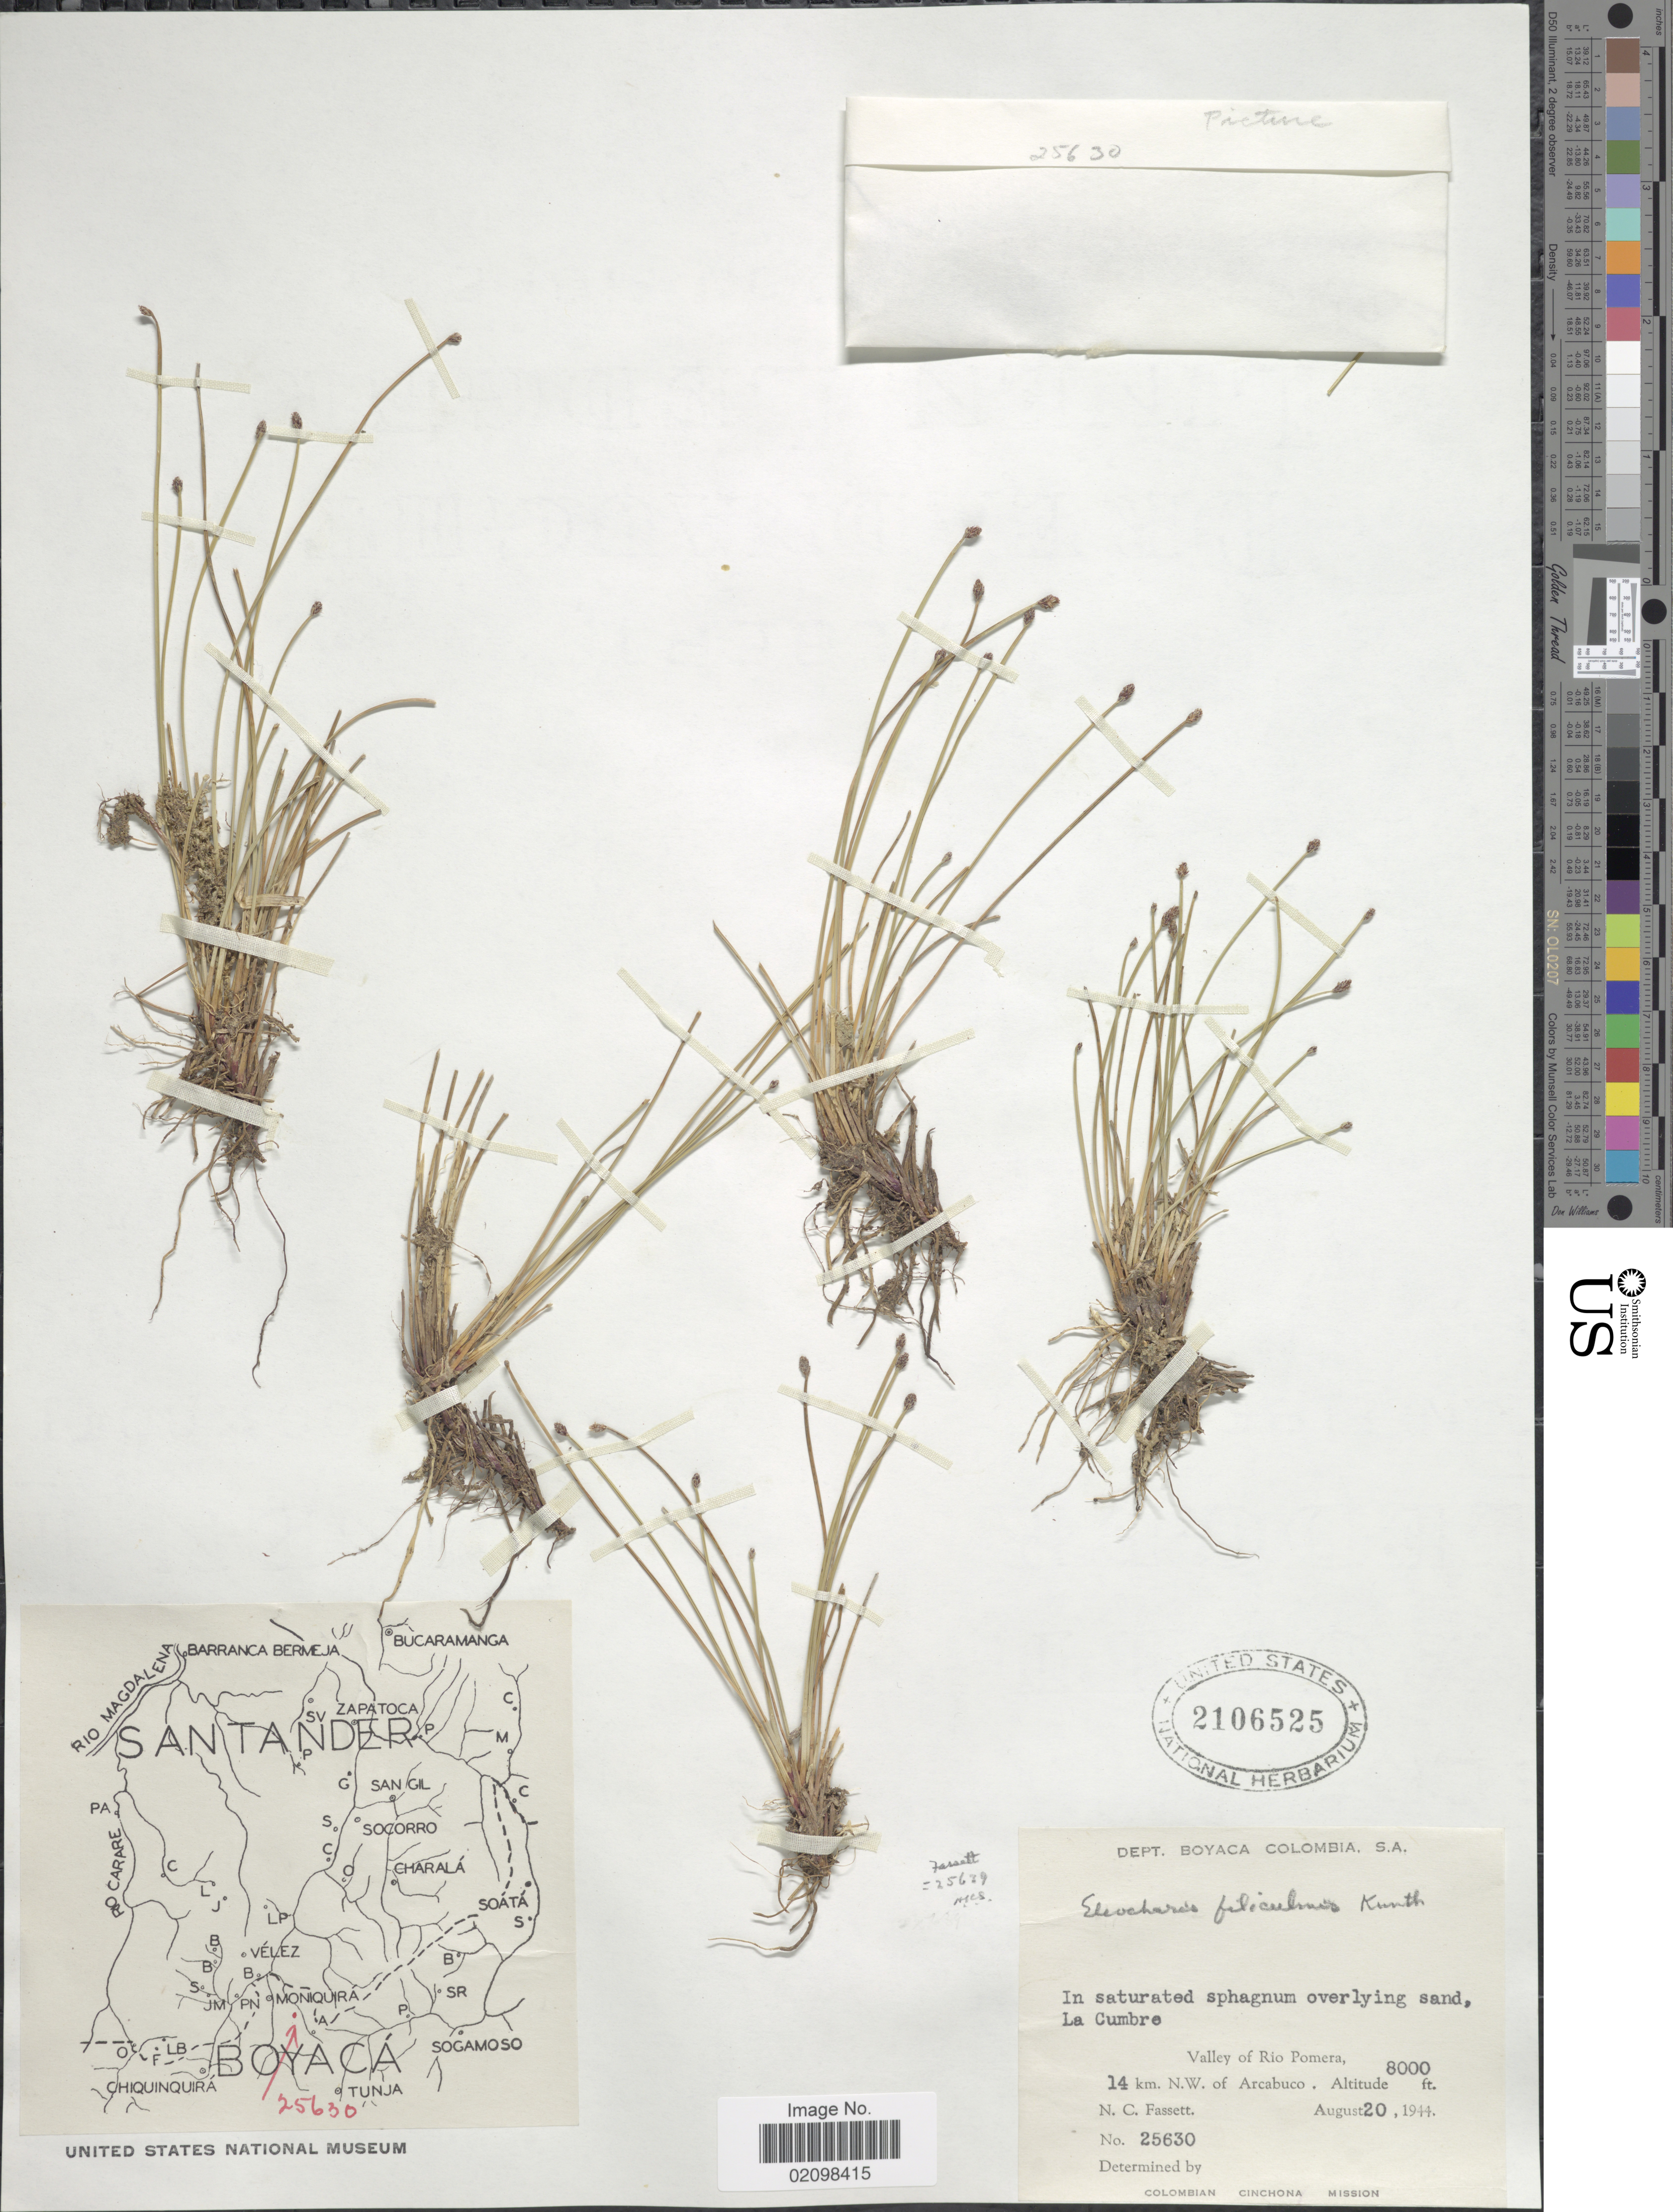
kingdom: Plantae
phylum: Tracheophyta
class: Liliopsida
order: Poales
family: Cyperaceae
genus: Eleocharis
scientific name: Eleocharis filiculmis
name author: Kunth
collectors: N. C. Fassett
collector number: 25630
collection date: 1944-08-20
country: Colombia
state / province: Boyacá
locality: La Cumbre. Valley of Rio Pomera, 14 km. N.W. of Arcabuco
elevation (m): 2438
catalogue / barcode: US 2106525